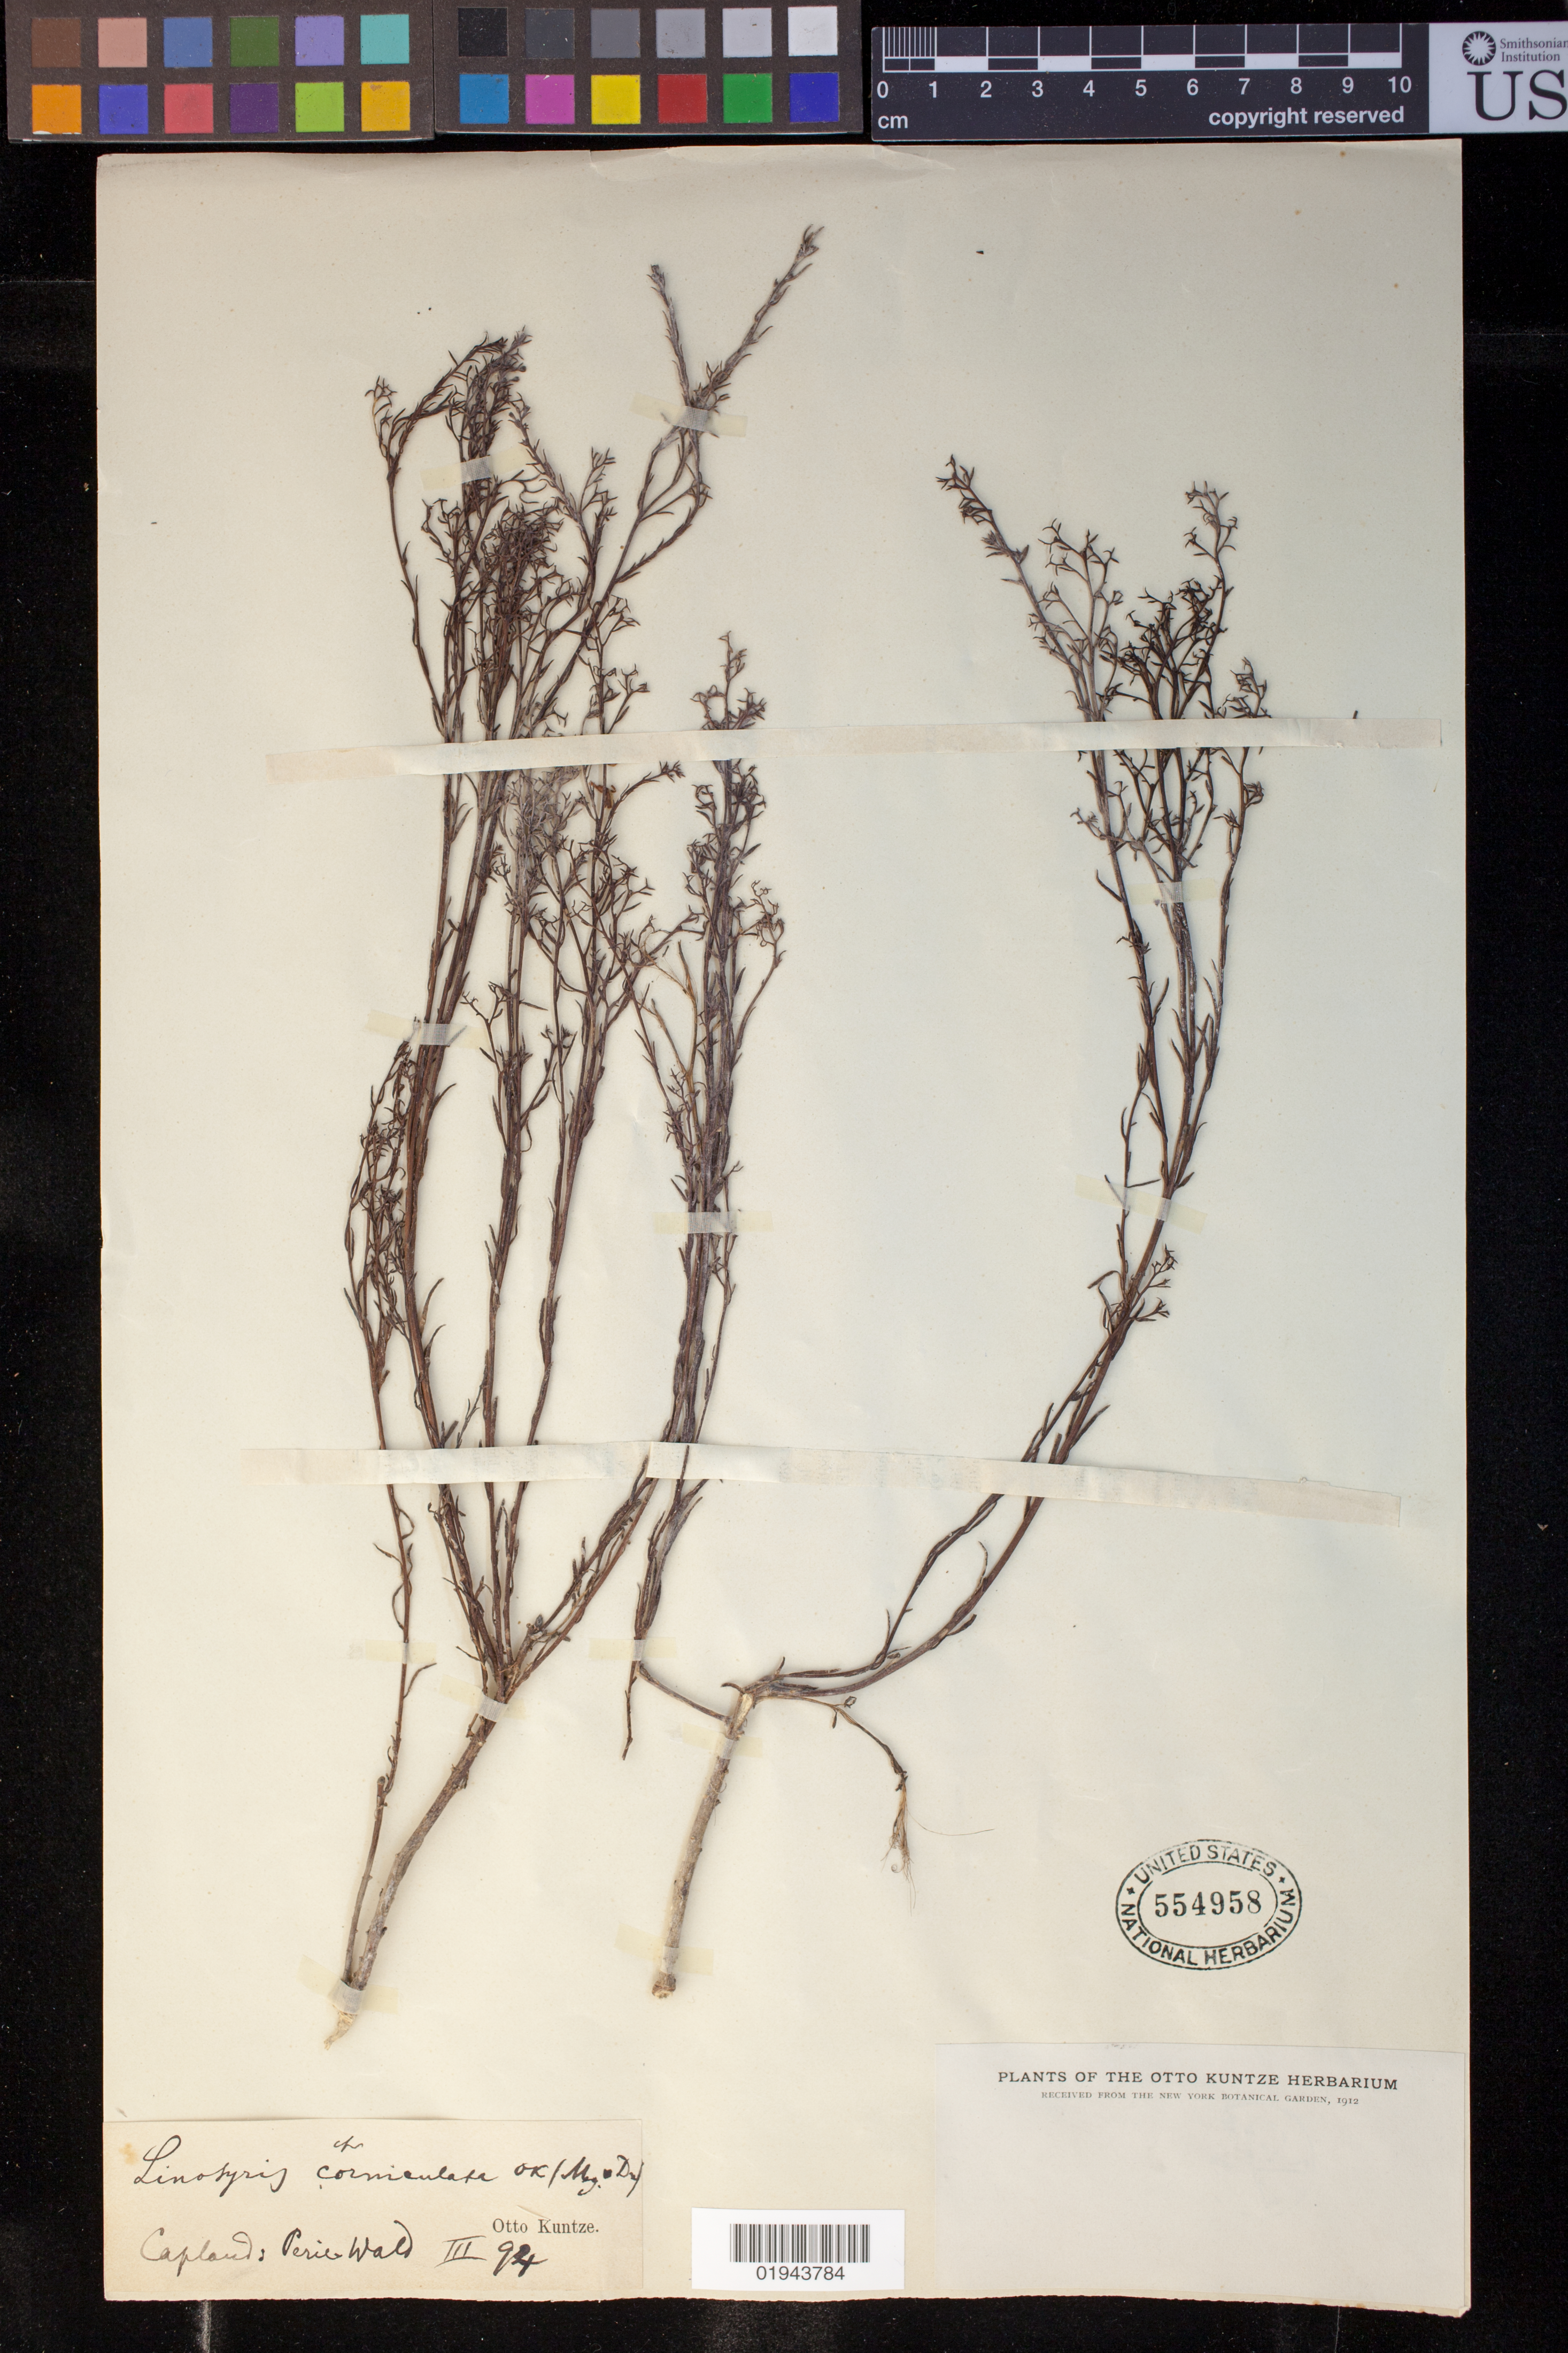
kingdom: Plantae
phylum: Tracheophyta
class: Magnoliopsida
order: Santalales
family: Thesiaceae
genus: Thesium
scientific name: Thesium corniculatum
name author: E. Mey. & Drège ex A. DC.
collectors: C.E.O. Kuntze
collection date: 1894-03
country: South Africa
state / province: Western Cape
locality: Capland: Perie Wald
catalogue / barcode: US 554958